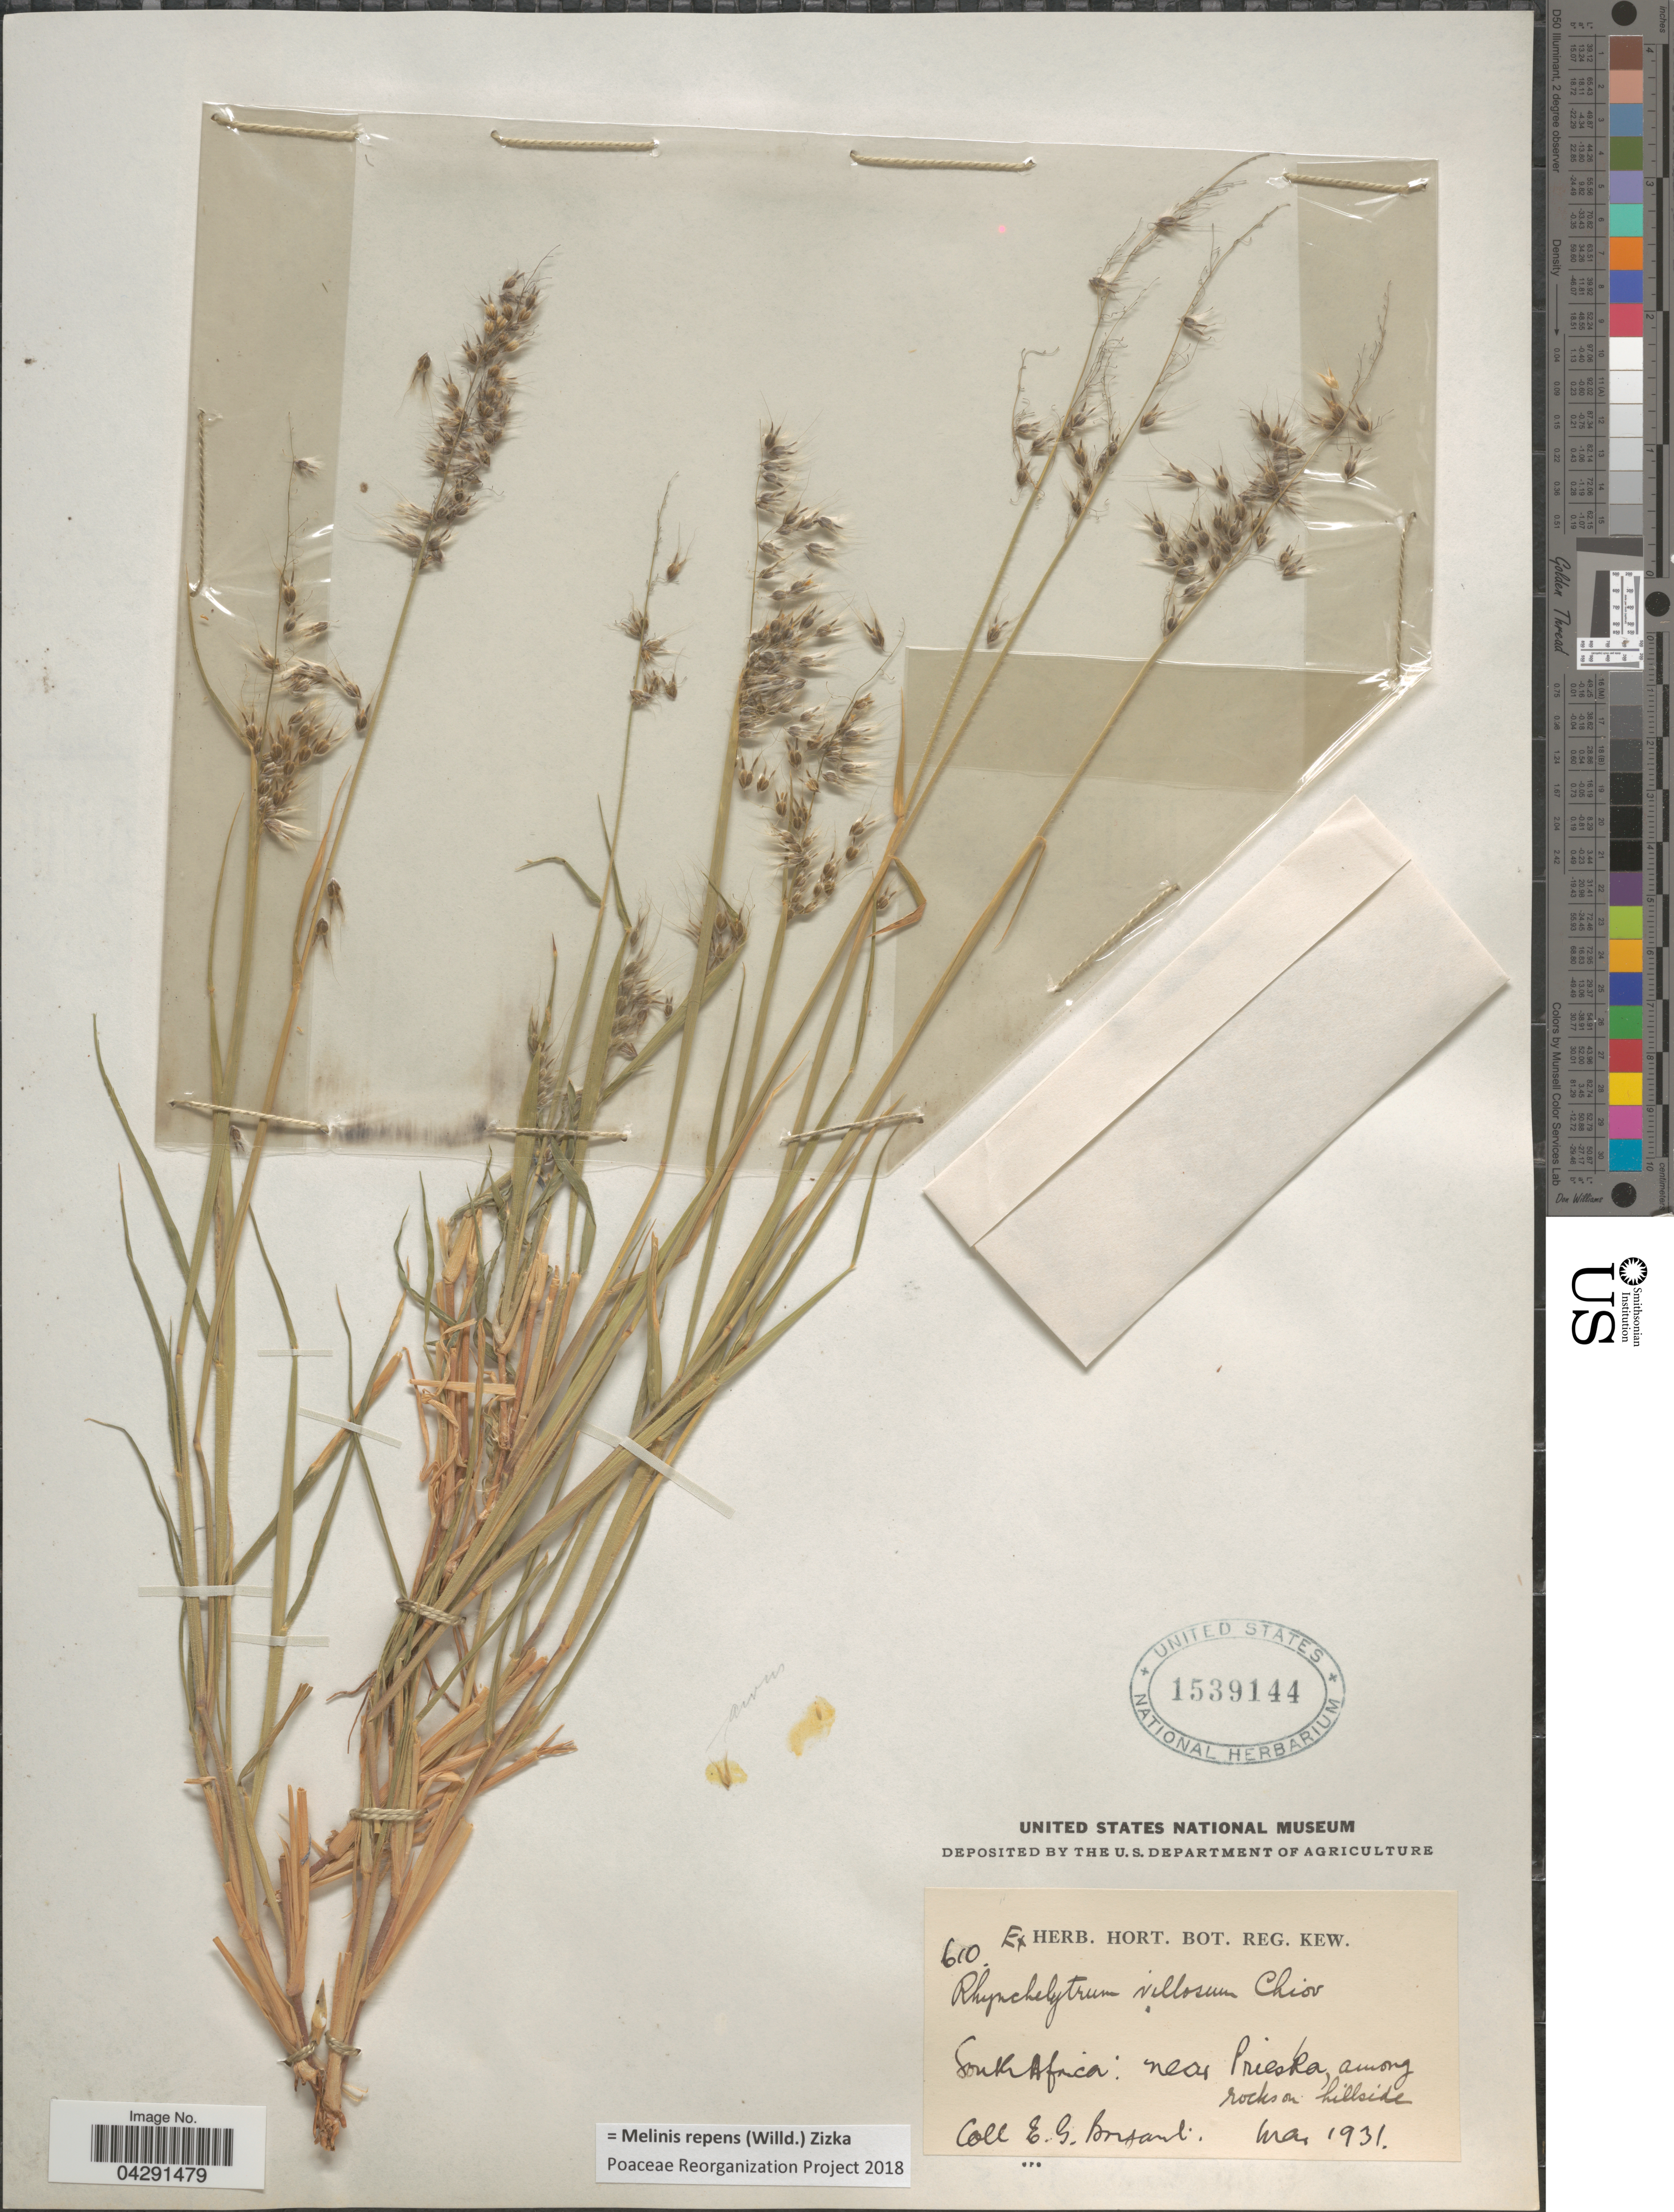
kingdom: Plantae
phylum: Tracheophyta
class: Liliopsida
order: Poales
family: Poaceae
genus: Melinis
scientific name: Melinis repens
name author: (Willd.) Zizka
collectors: E. Bresant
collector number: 610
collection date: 1931-03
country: South Africa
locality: Near Prieksa, among rocks on hillside.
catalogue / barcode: US 1539144